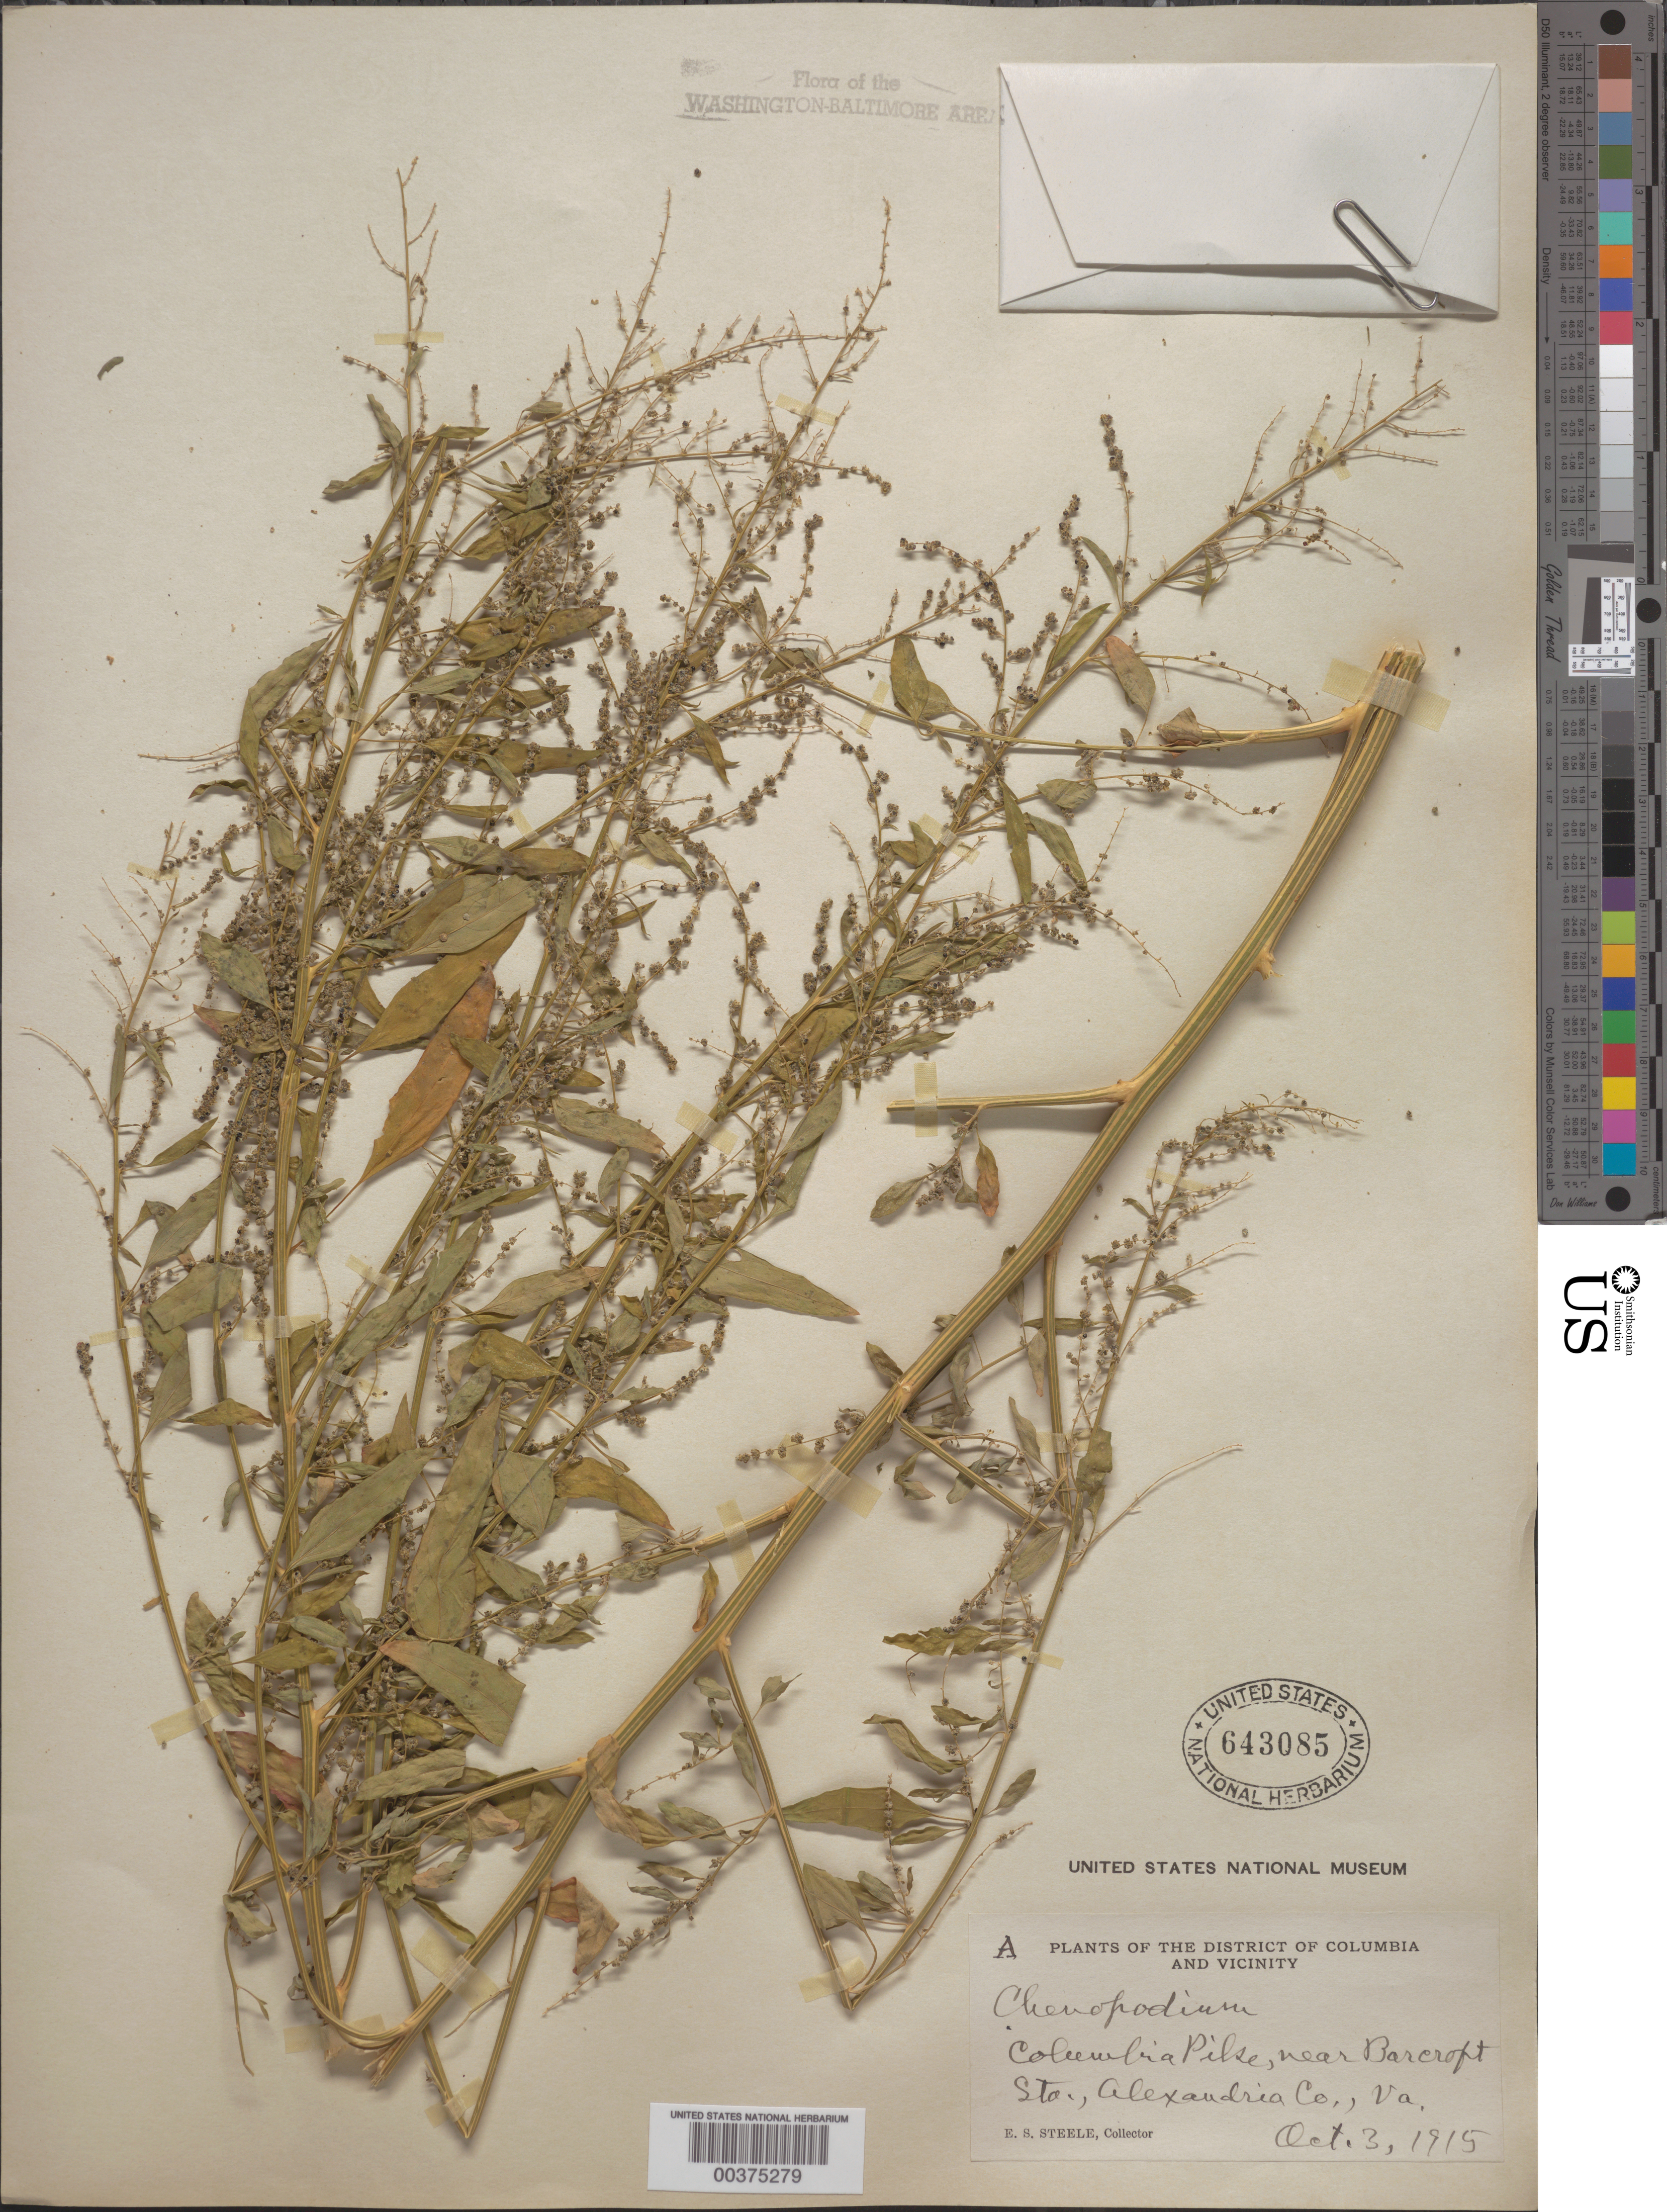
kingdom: Plantae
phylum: Tracheophyta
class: Magnoliopsida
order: Caryophyllales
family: Amaranthaceae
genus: Chenopodium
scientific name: Chenopodium album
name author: L.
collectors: E. Steele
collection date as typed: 03 Oct 1915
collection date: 1915-10-03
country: United States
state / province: Virginia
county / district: Arlington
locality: Columbia Pike, near Barcroft Station, Alexandria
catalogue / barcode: US 643085